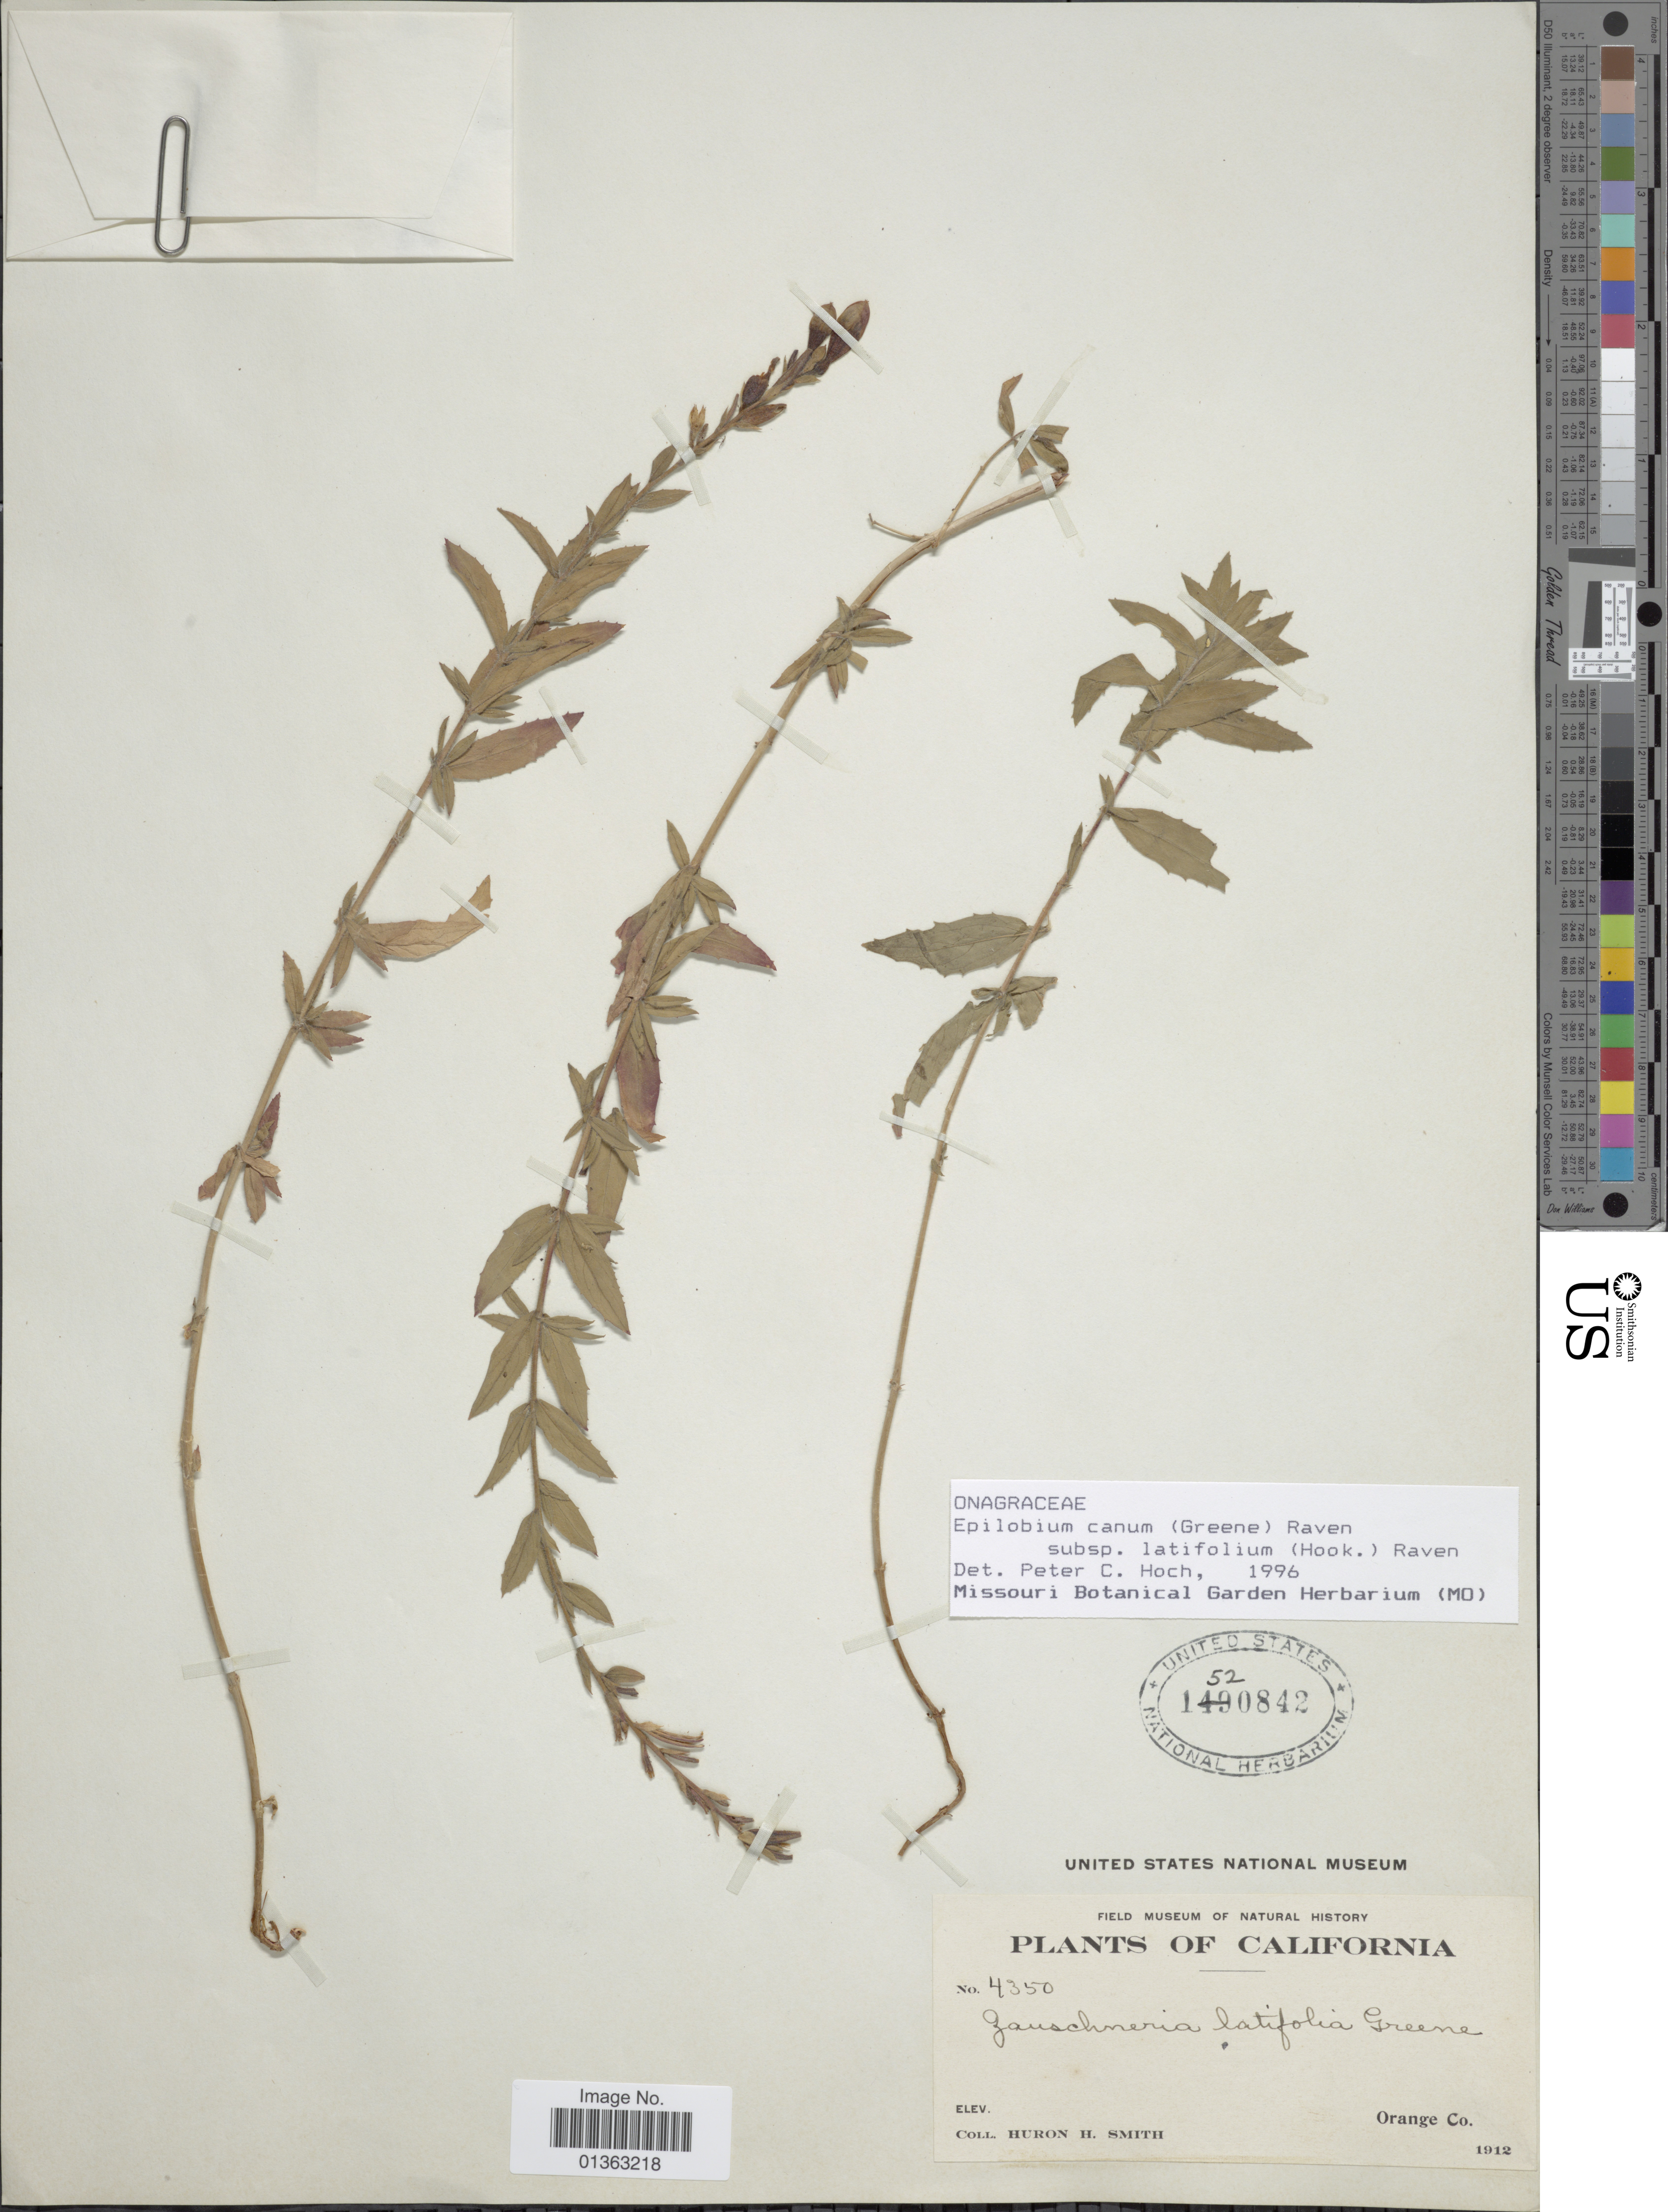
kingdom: Plantae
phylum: Tracheophyta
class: Magnoliopsida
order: Myrtales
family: Onagraceae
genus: Epilobium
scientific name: Epilobium canum subsp. latifolium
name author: (Hook.) P.H. Raven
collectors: Huron H. Smith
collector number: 4350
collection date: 1912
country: United States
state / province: California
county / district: Orange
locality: Orange Co.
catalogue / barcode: US 1520842